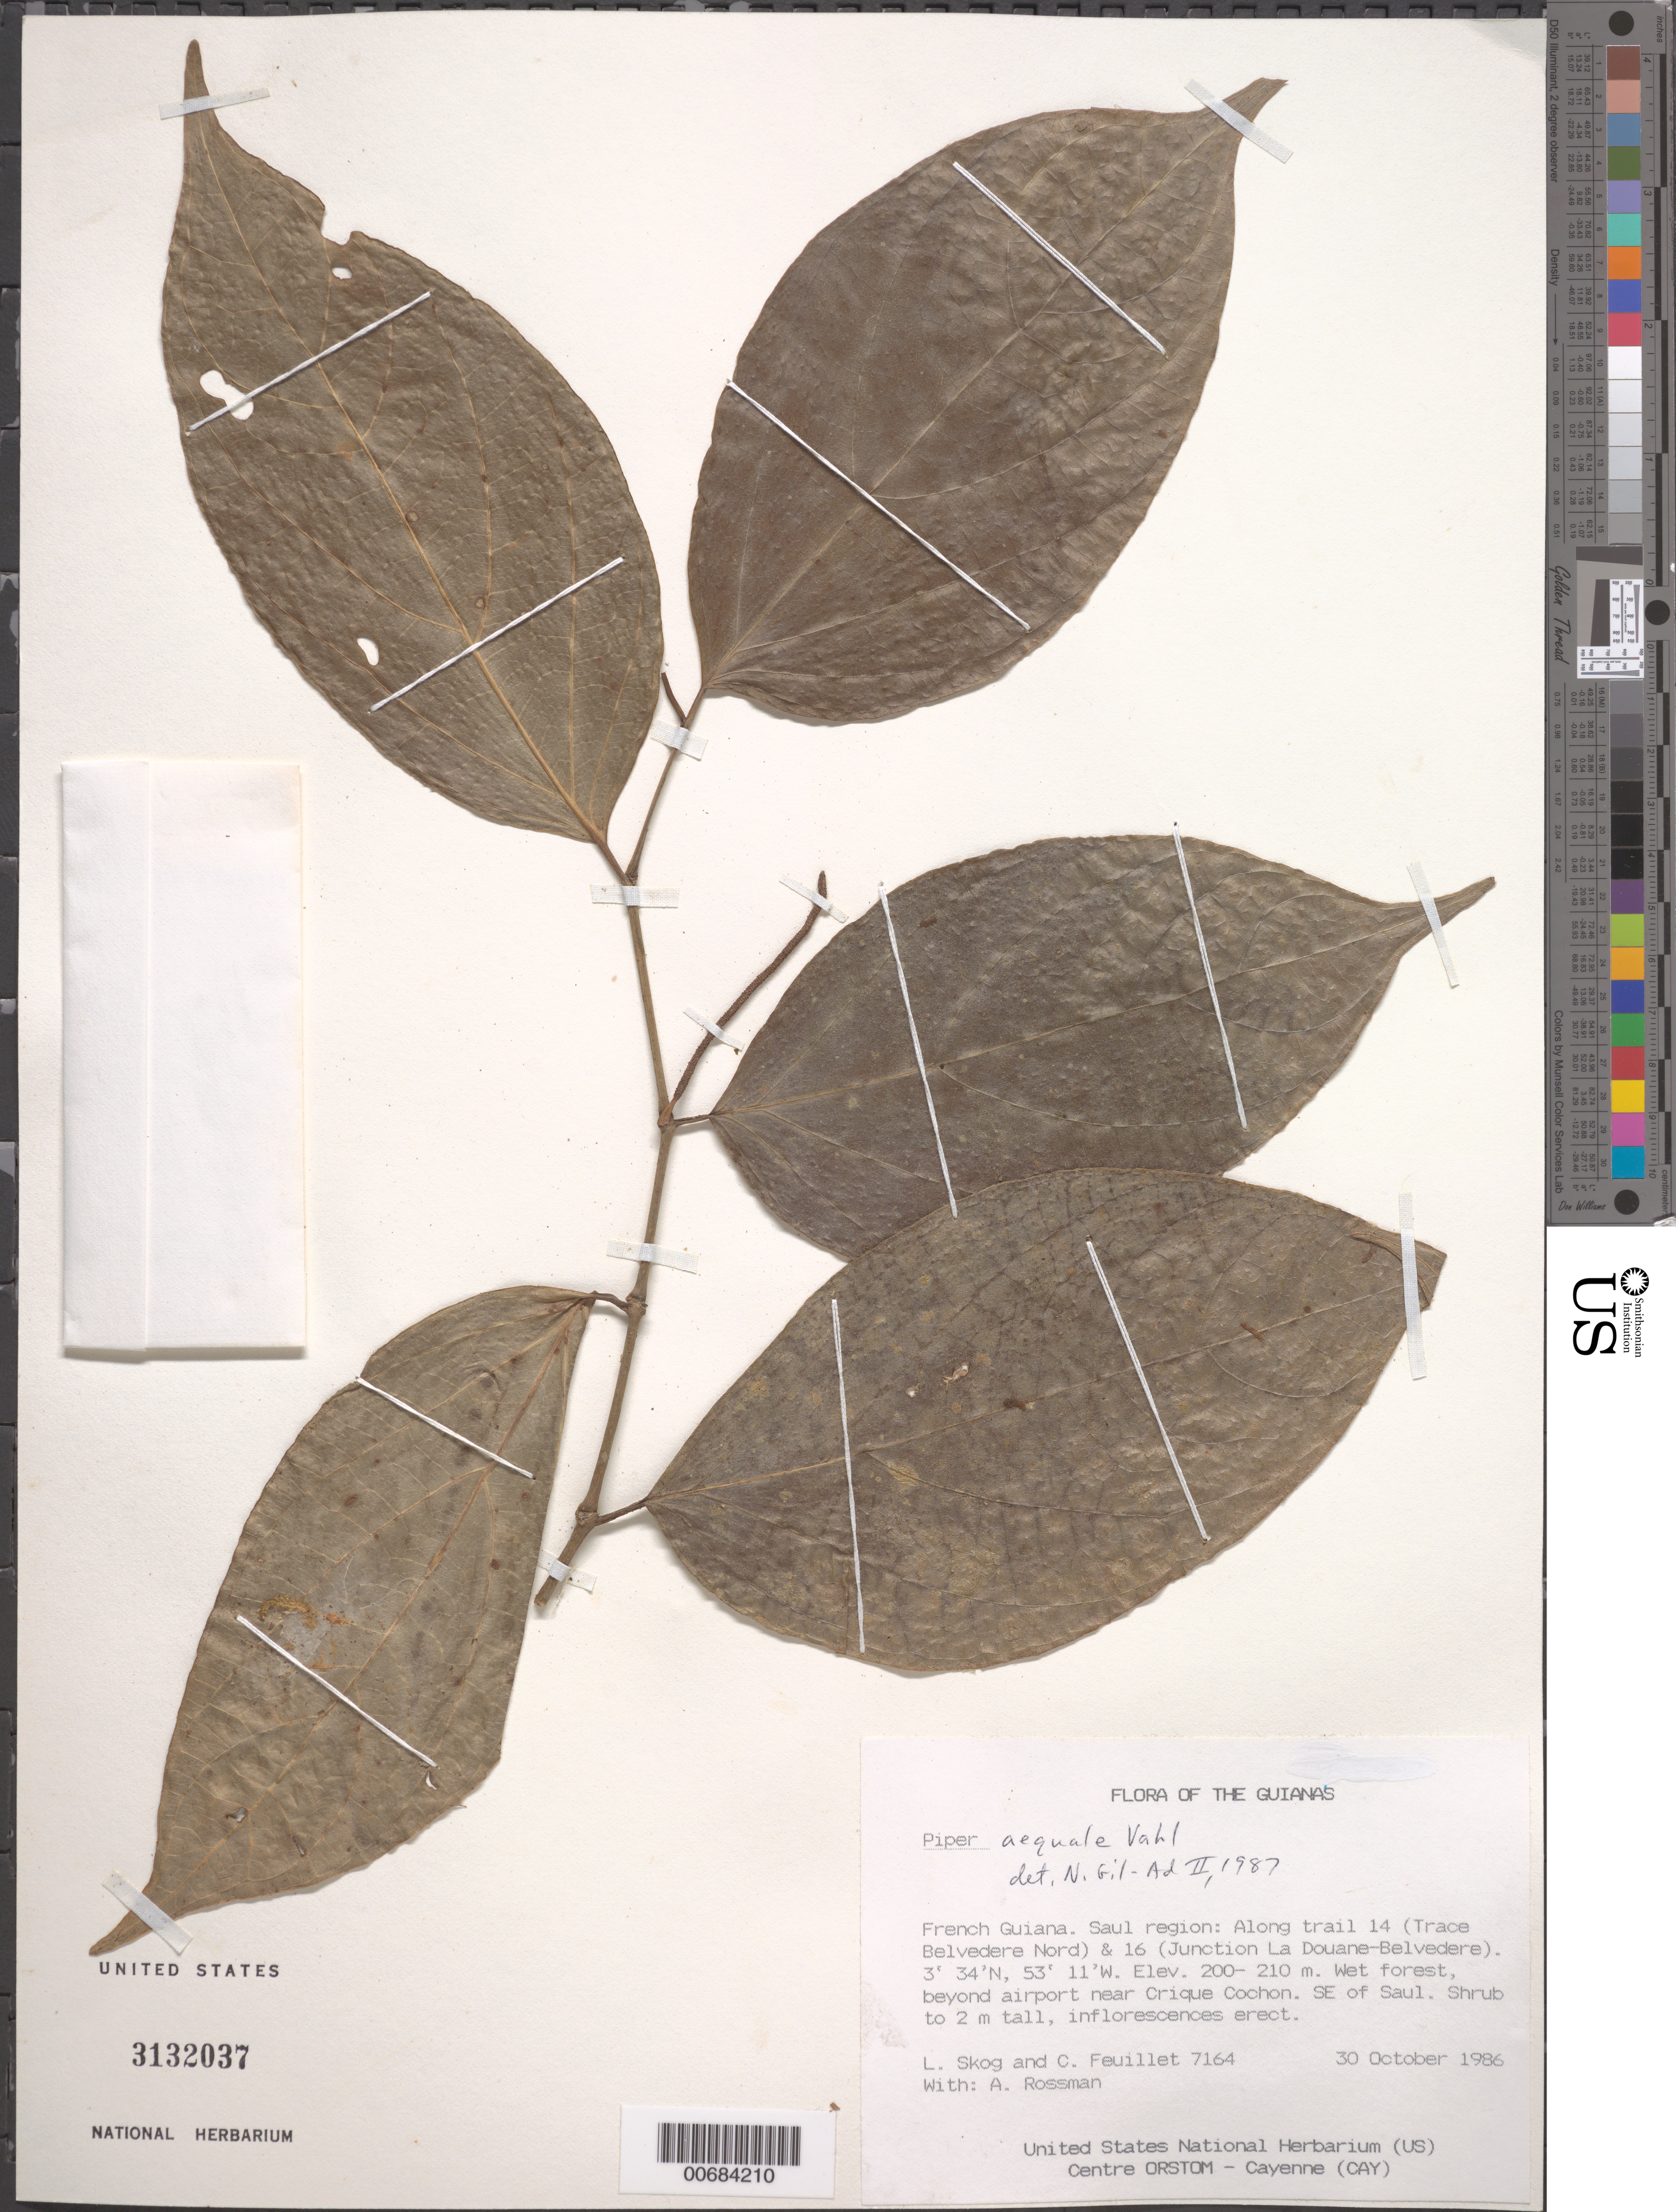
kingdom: Plantae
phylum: Tracheophyta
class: Magnoliopsida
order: Piperales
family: Piperaceae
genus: Piper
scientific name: Piper aequale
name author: Vahl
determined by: Gil-Ad, N. L.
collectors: L. E. Skog, C. Feuillet & A. Rossman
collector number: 7164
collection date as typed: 30 October 1986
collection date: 1986-10-30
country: French Guiana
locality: SE of Saül along trail 14 (Trace Belvedere Nord) & 16 (Junction La Douane-Belvedere)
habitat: Wet forest, beyond airport near Crique Cochon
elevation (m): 200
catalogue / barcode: US 3132037